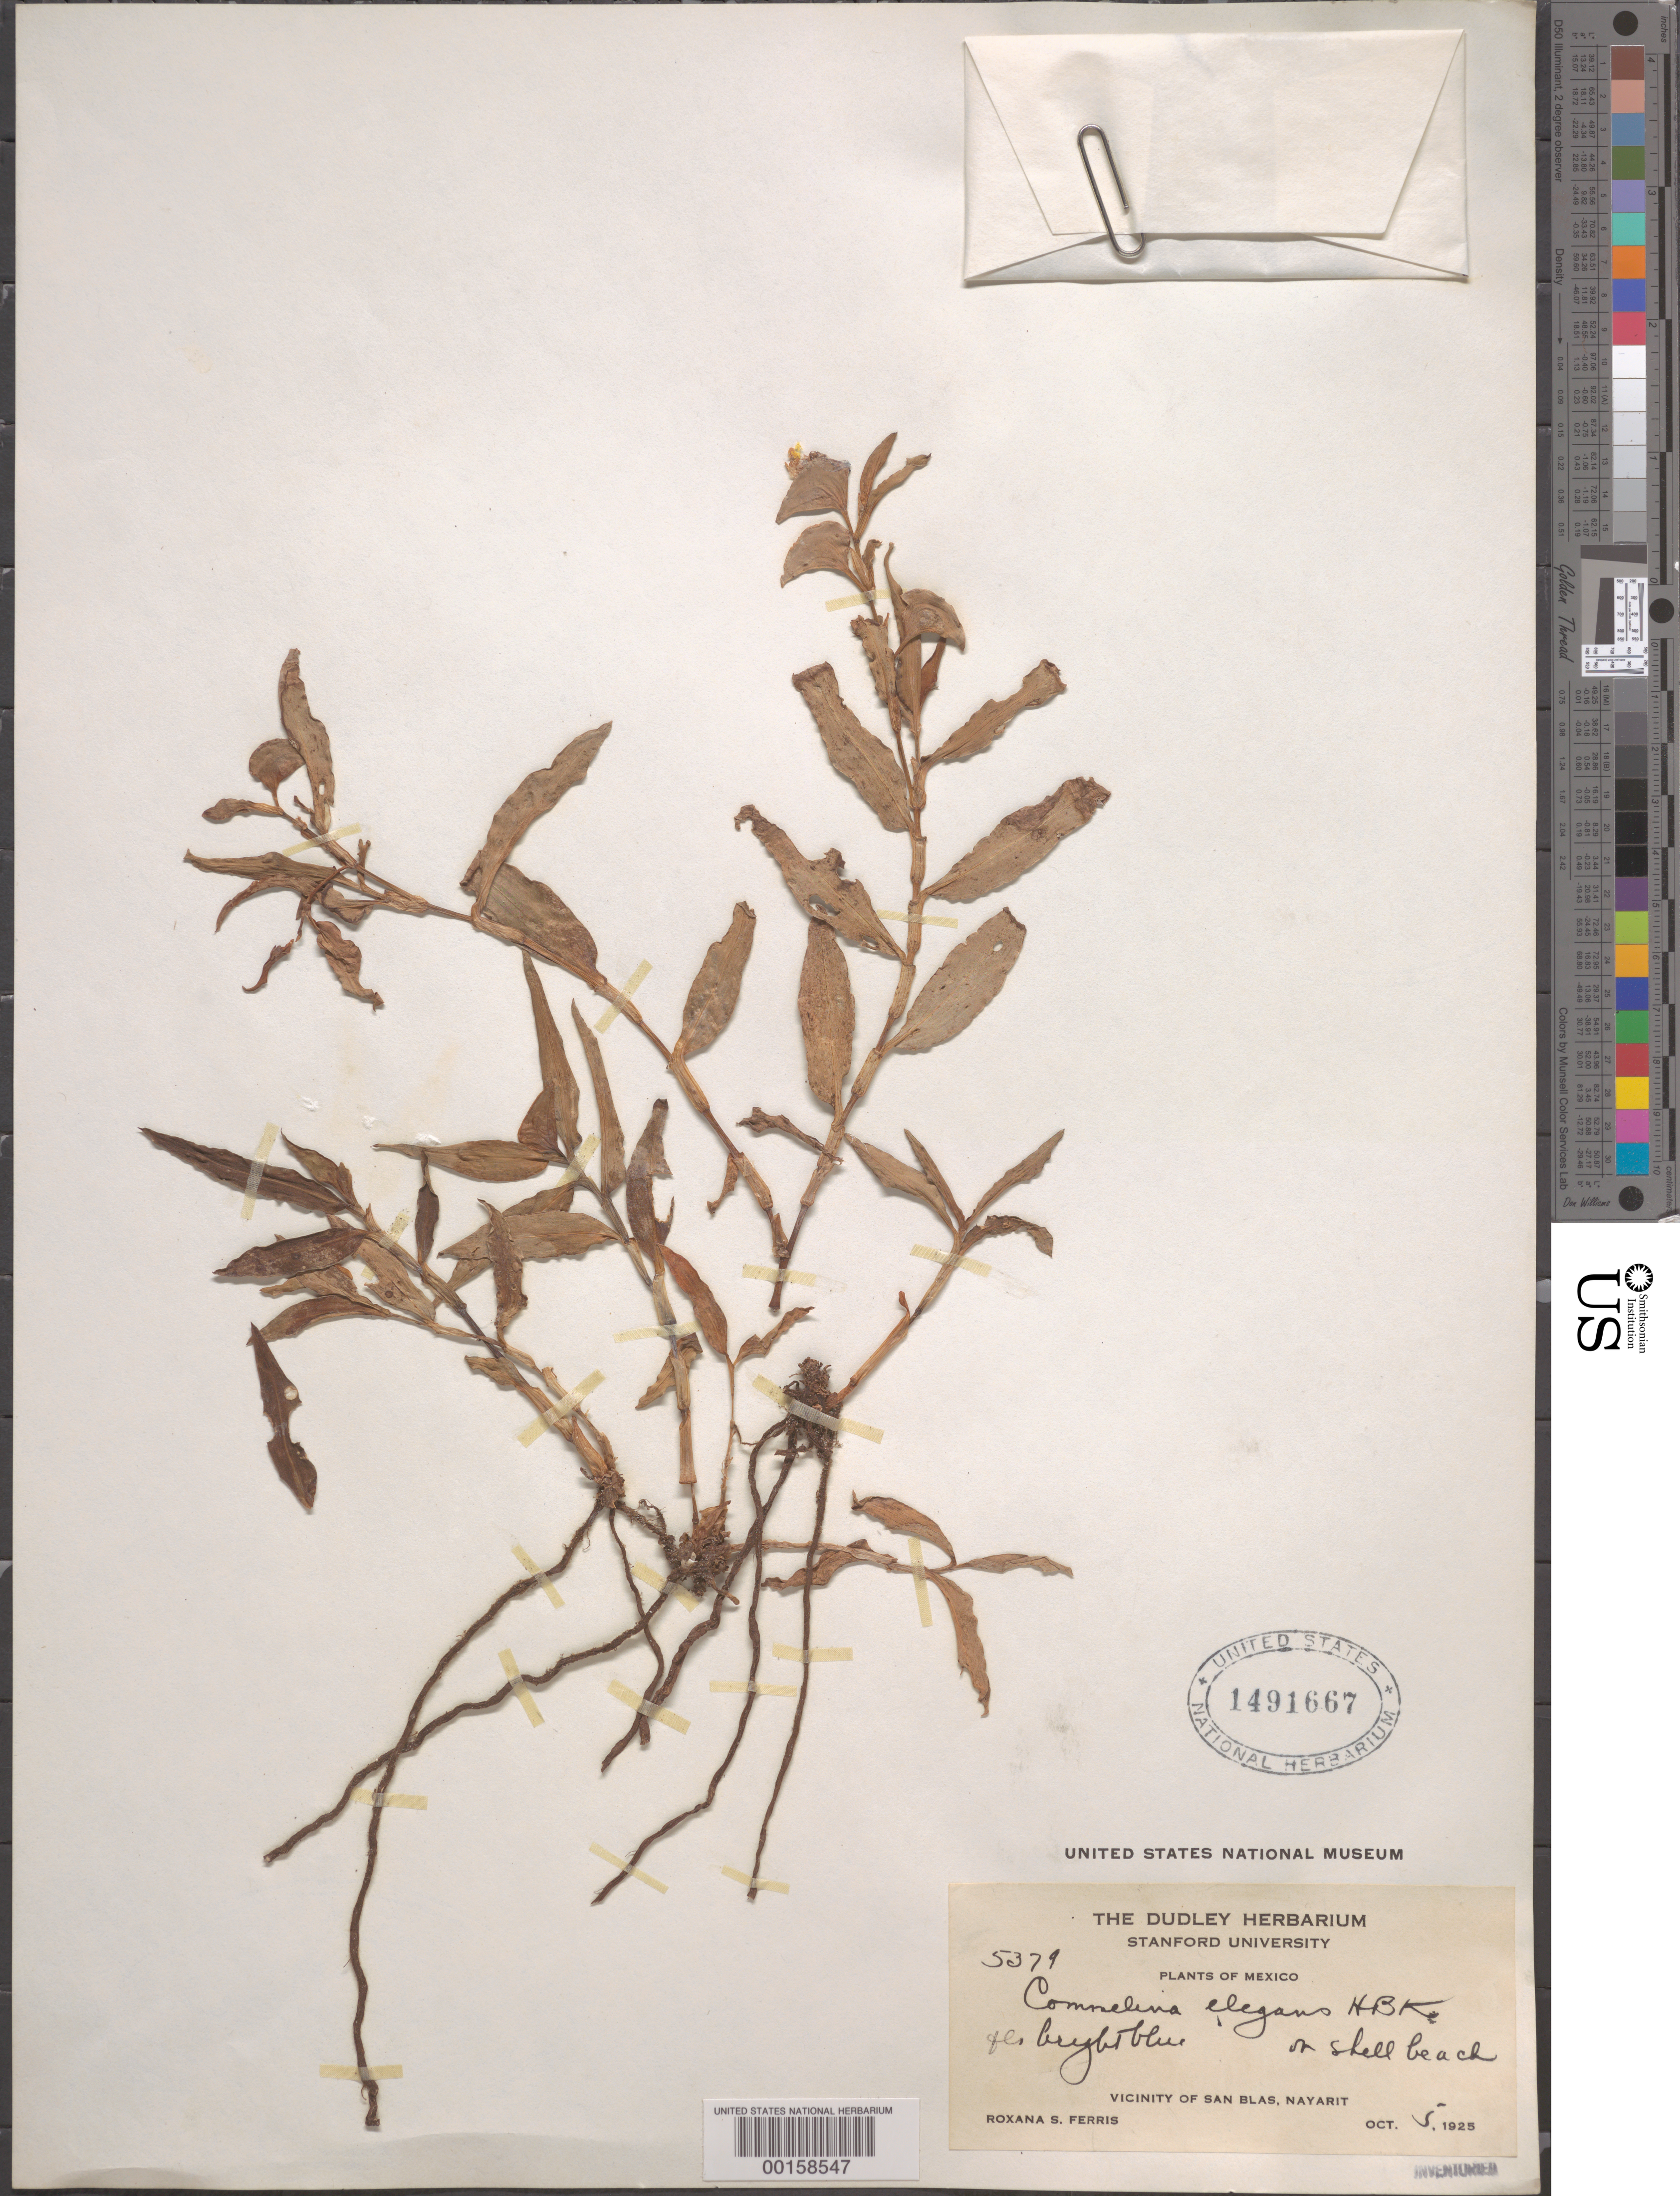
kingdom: Plantae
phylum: Tracheophyta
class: Liliopsida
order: Commelinales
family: Commelinaceae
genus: Commelina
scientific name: Commelina erecta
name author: L.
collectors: R. S. Ferris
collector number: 5379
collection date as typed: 05 Oct 1925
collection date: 1925-10-05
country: Mexico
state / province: Nayarit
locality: San Blas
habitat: Shell beach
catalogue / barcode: US 1491667